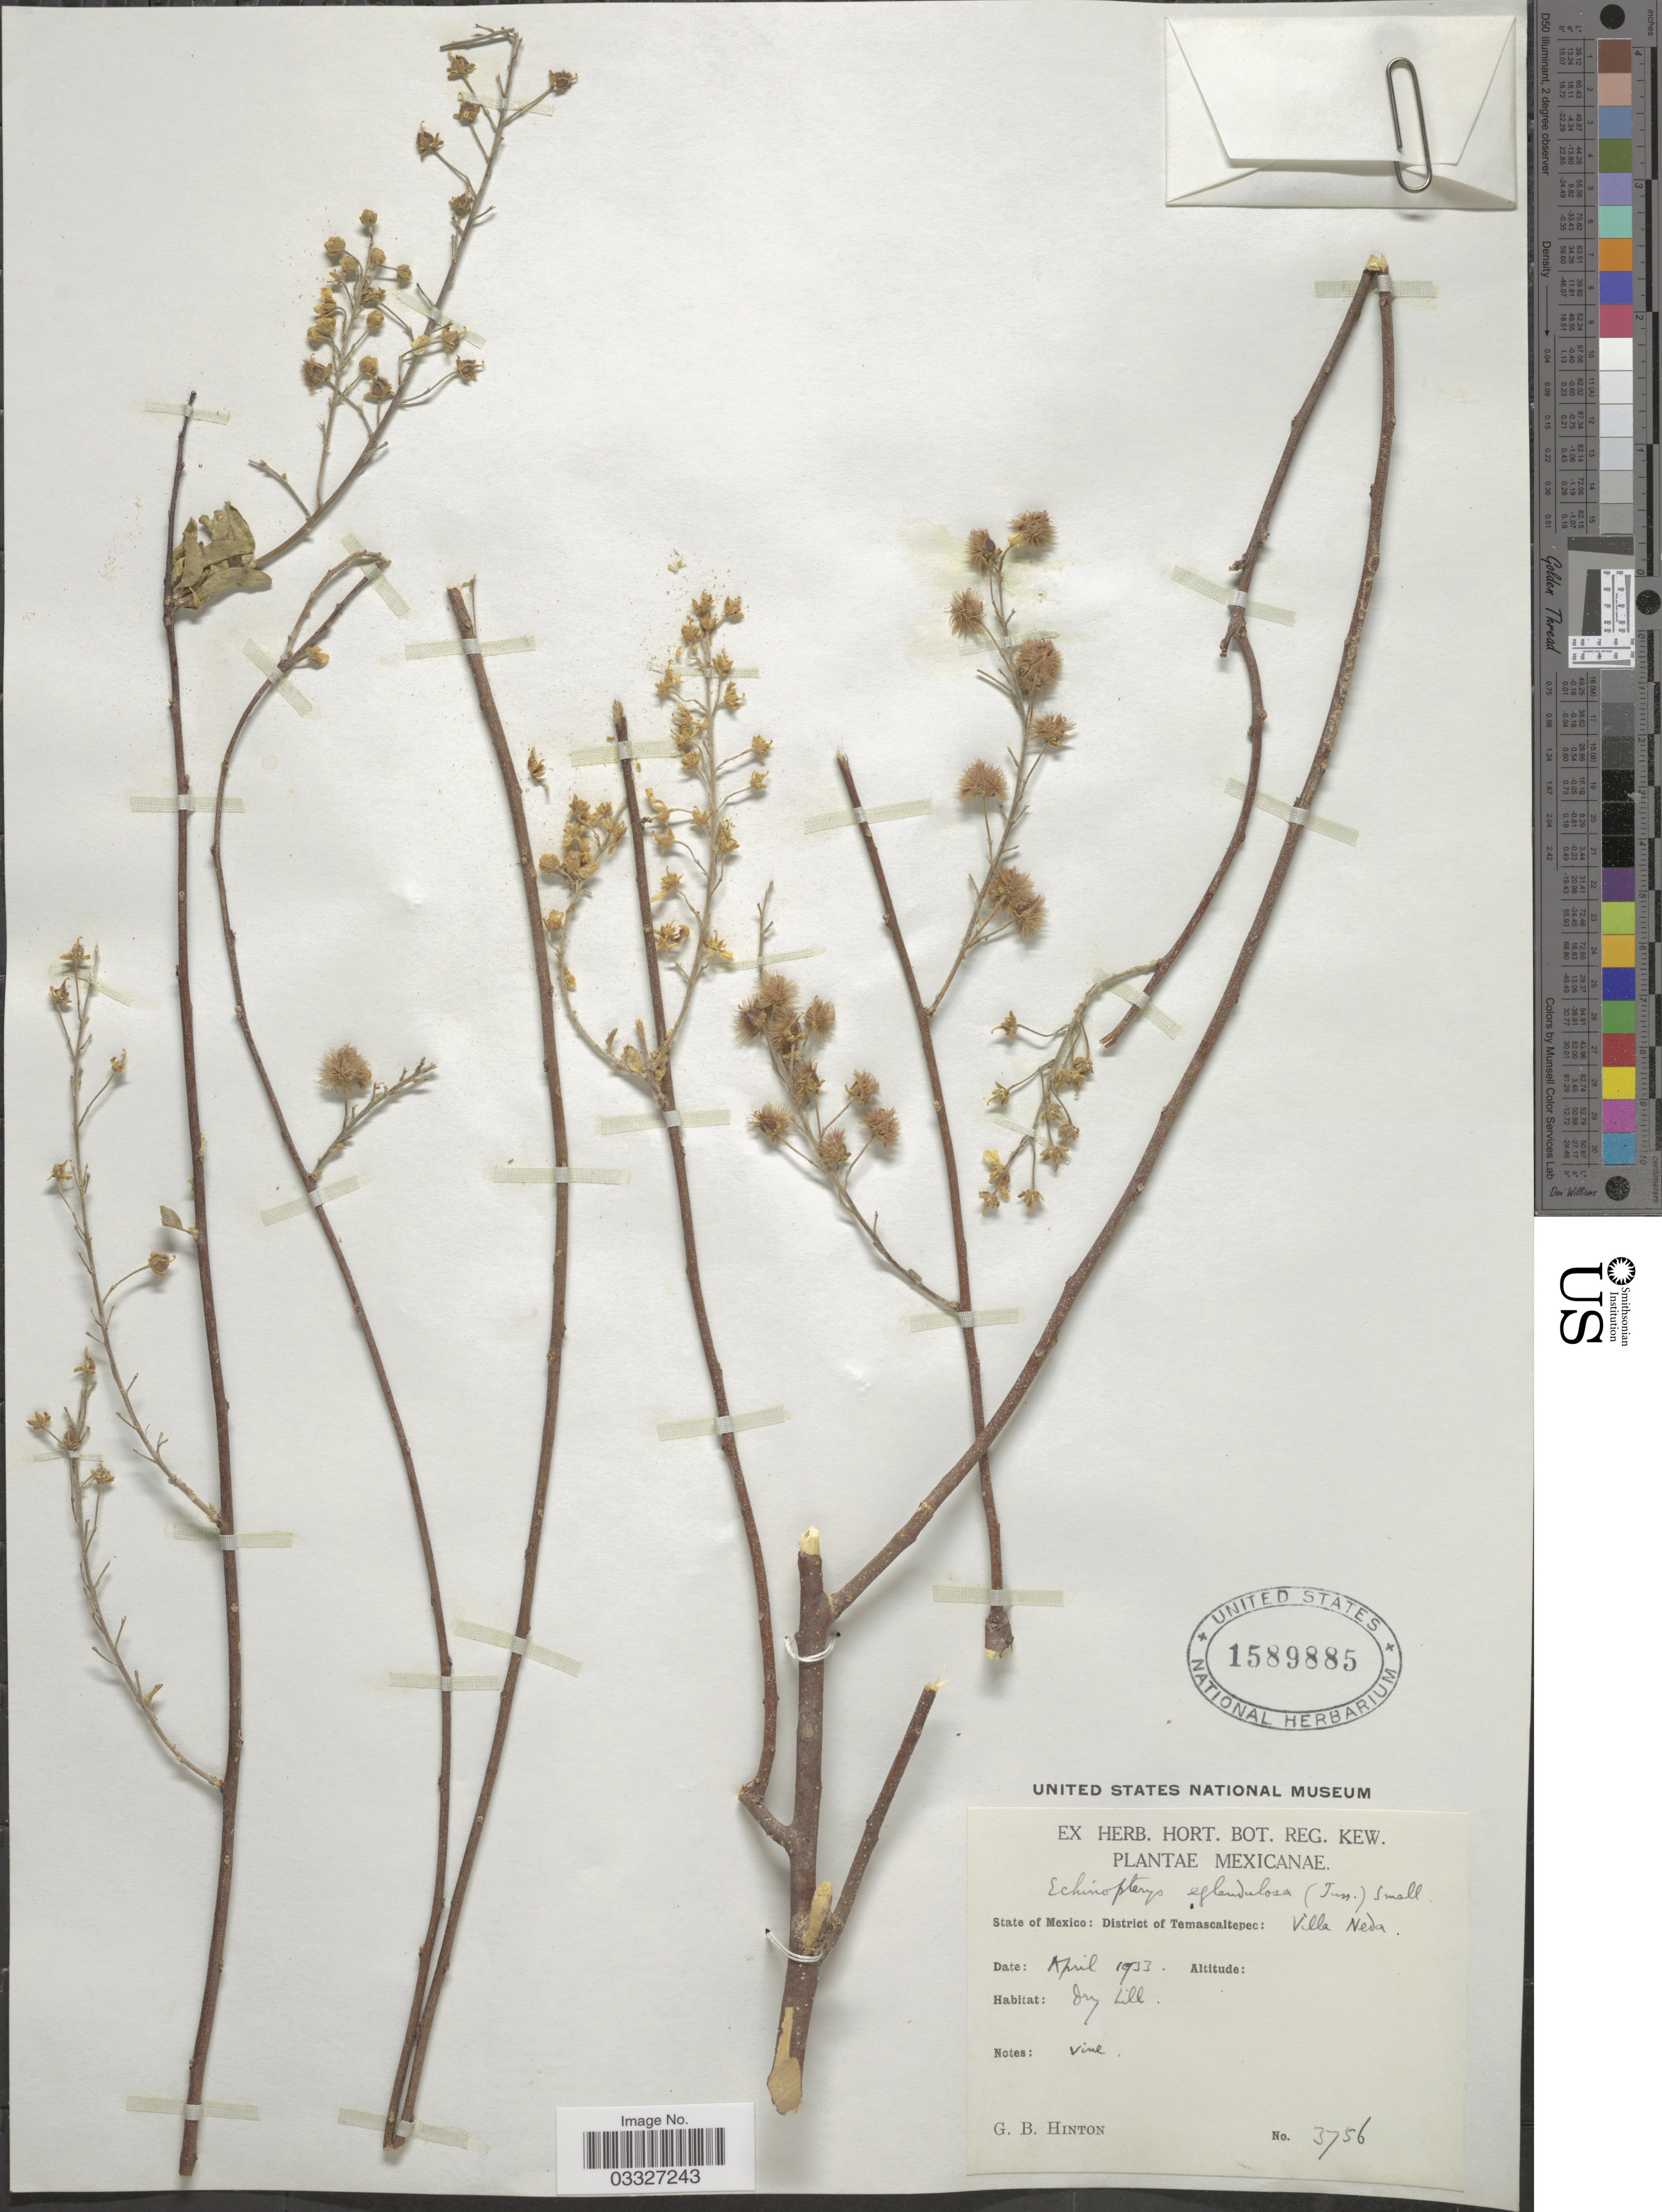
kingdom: Plantae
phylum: Tracheophyta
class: Magnoliopsida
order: Malpighiales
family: Malpighiaceae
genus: Echinopterys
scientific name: Echinopterys eglandulosa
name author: (A. Juss.) Small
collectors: G. B. Hinton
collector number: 3756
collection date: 1933-04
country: Mexico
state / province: México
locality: District of Temascaltepec: Villa Neda.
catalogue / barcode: US 1589885